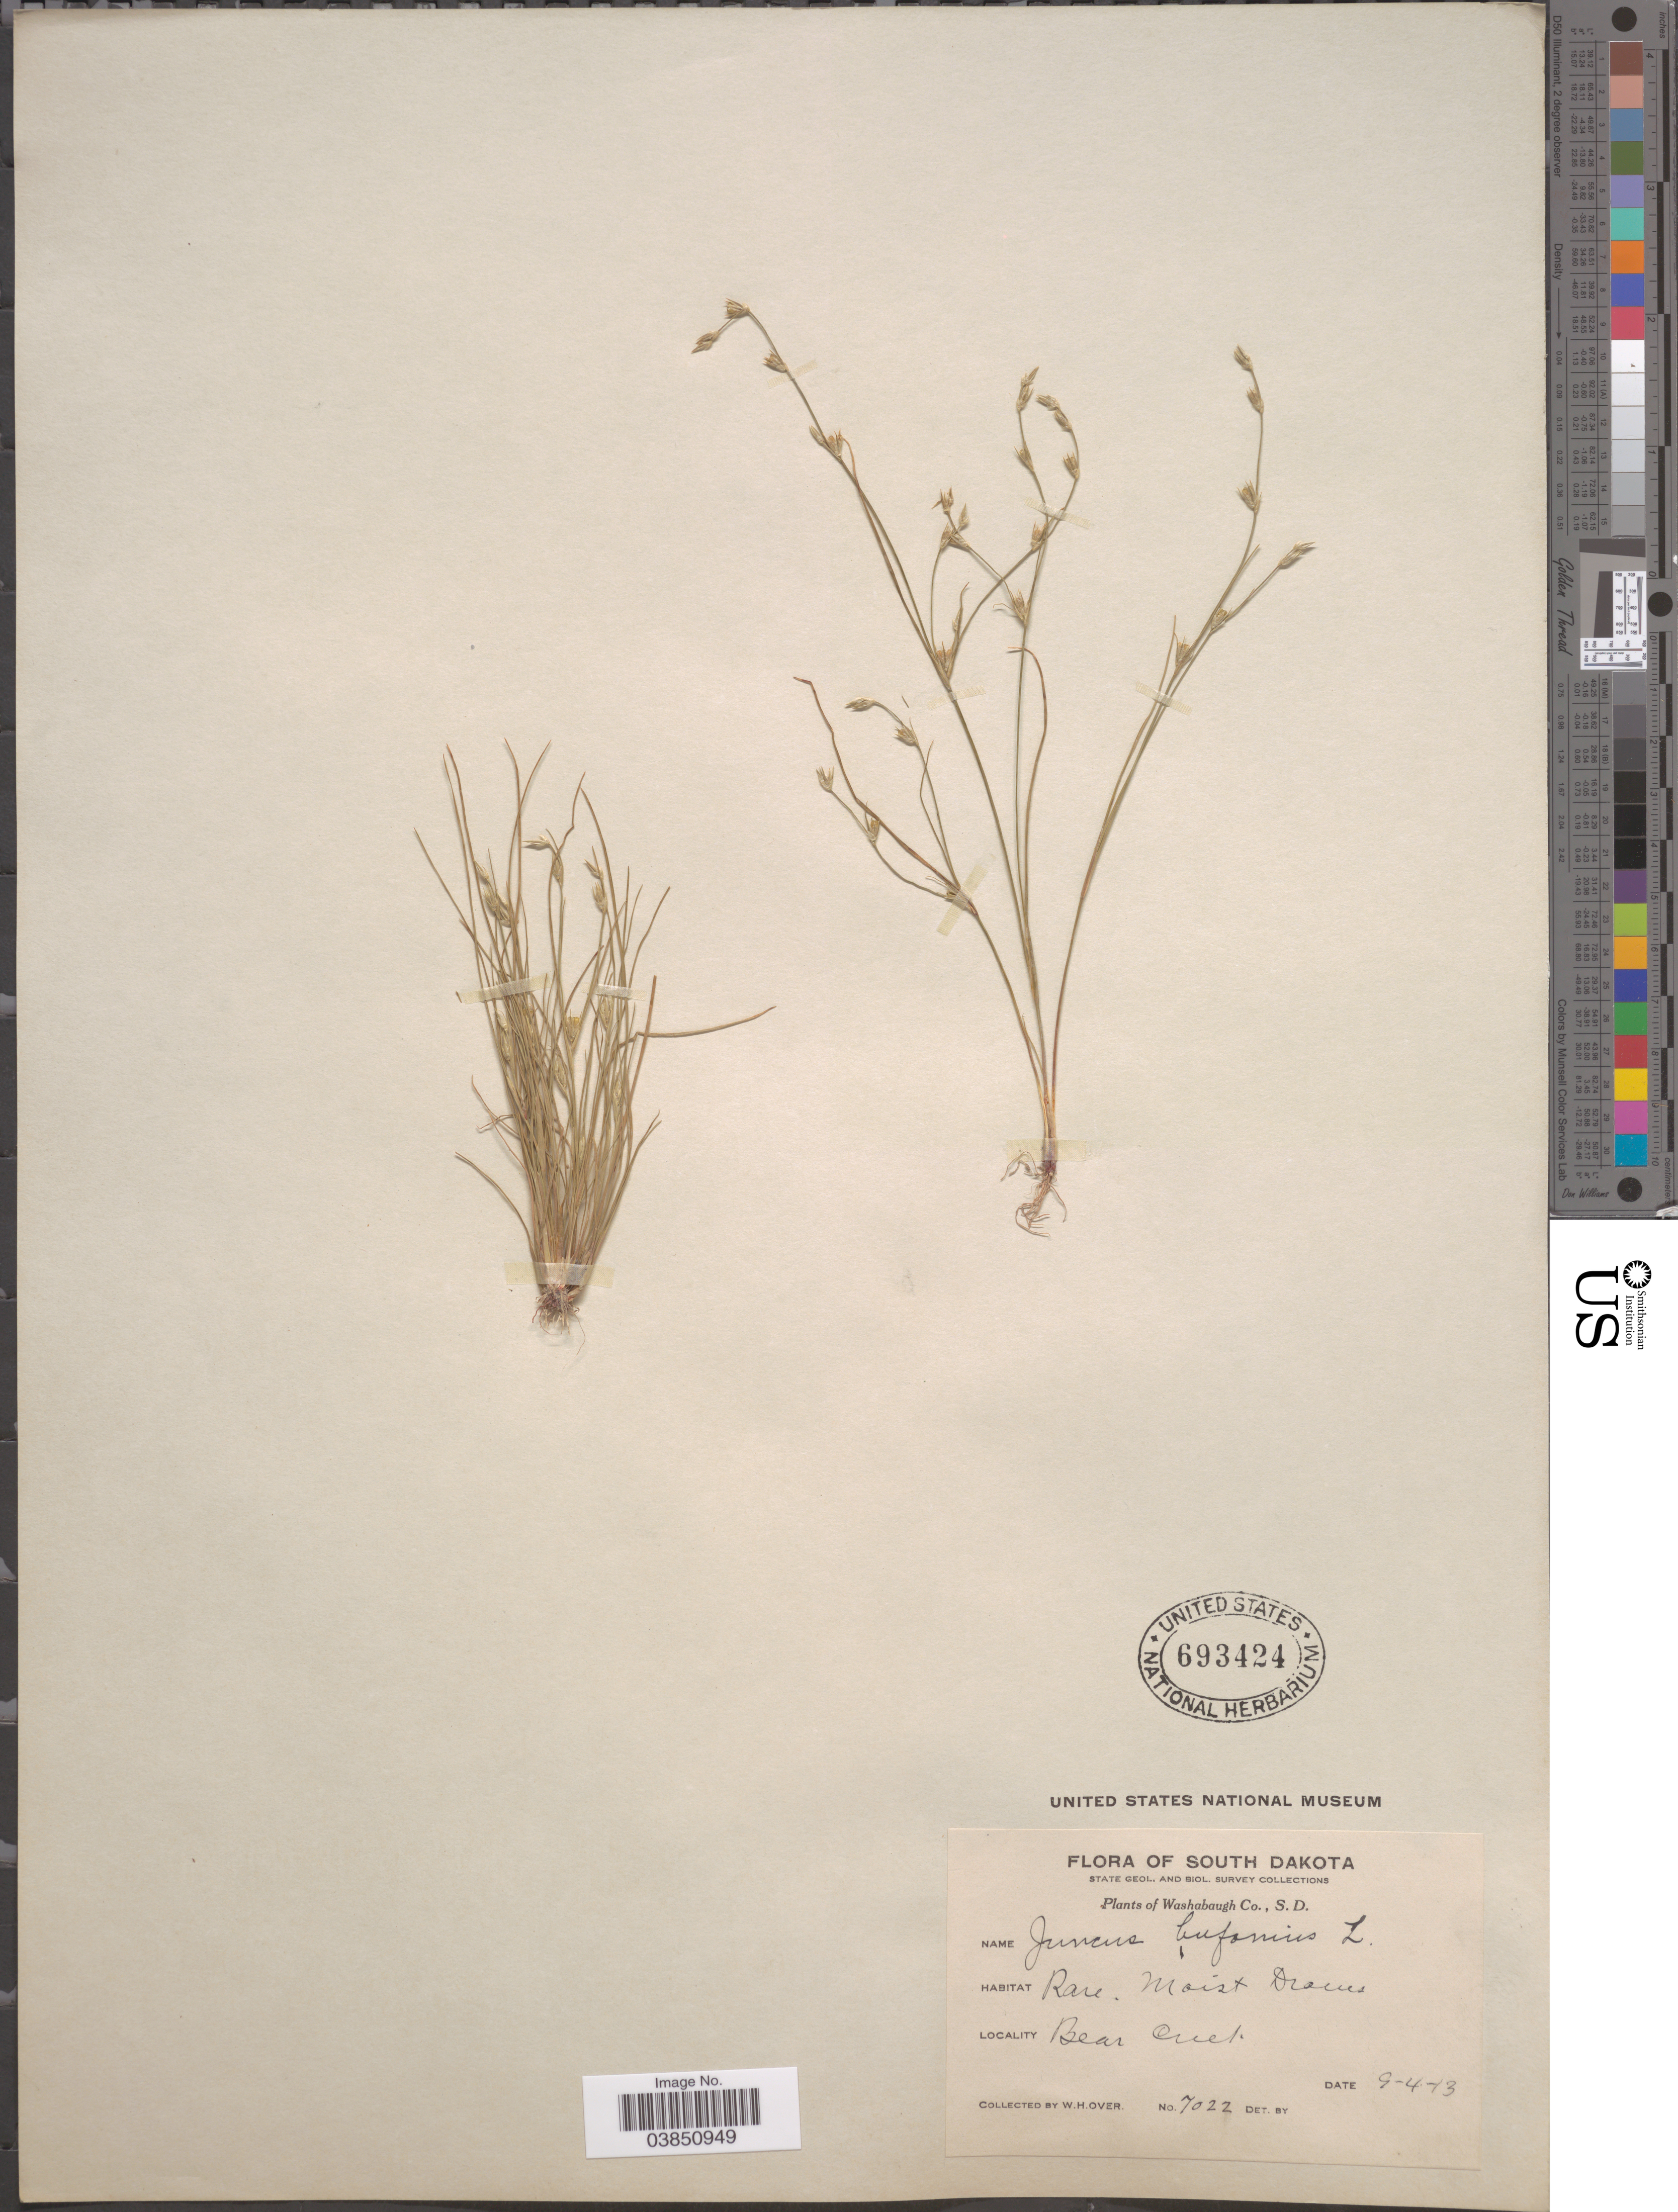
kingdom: Plantae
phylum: Tracheophyta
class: Liliopsida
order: Poales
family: Juncaceae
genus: Juncus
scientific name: Juncus bufonius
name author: L.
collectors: W. Over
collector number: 7022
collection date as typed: Transcribed d/m/y: 4/9/13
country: United States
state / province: South Dakota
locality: Washabaugh Co. Bear Creek.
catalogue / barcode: US 693424